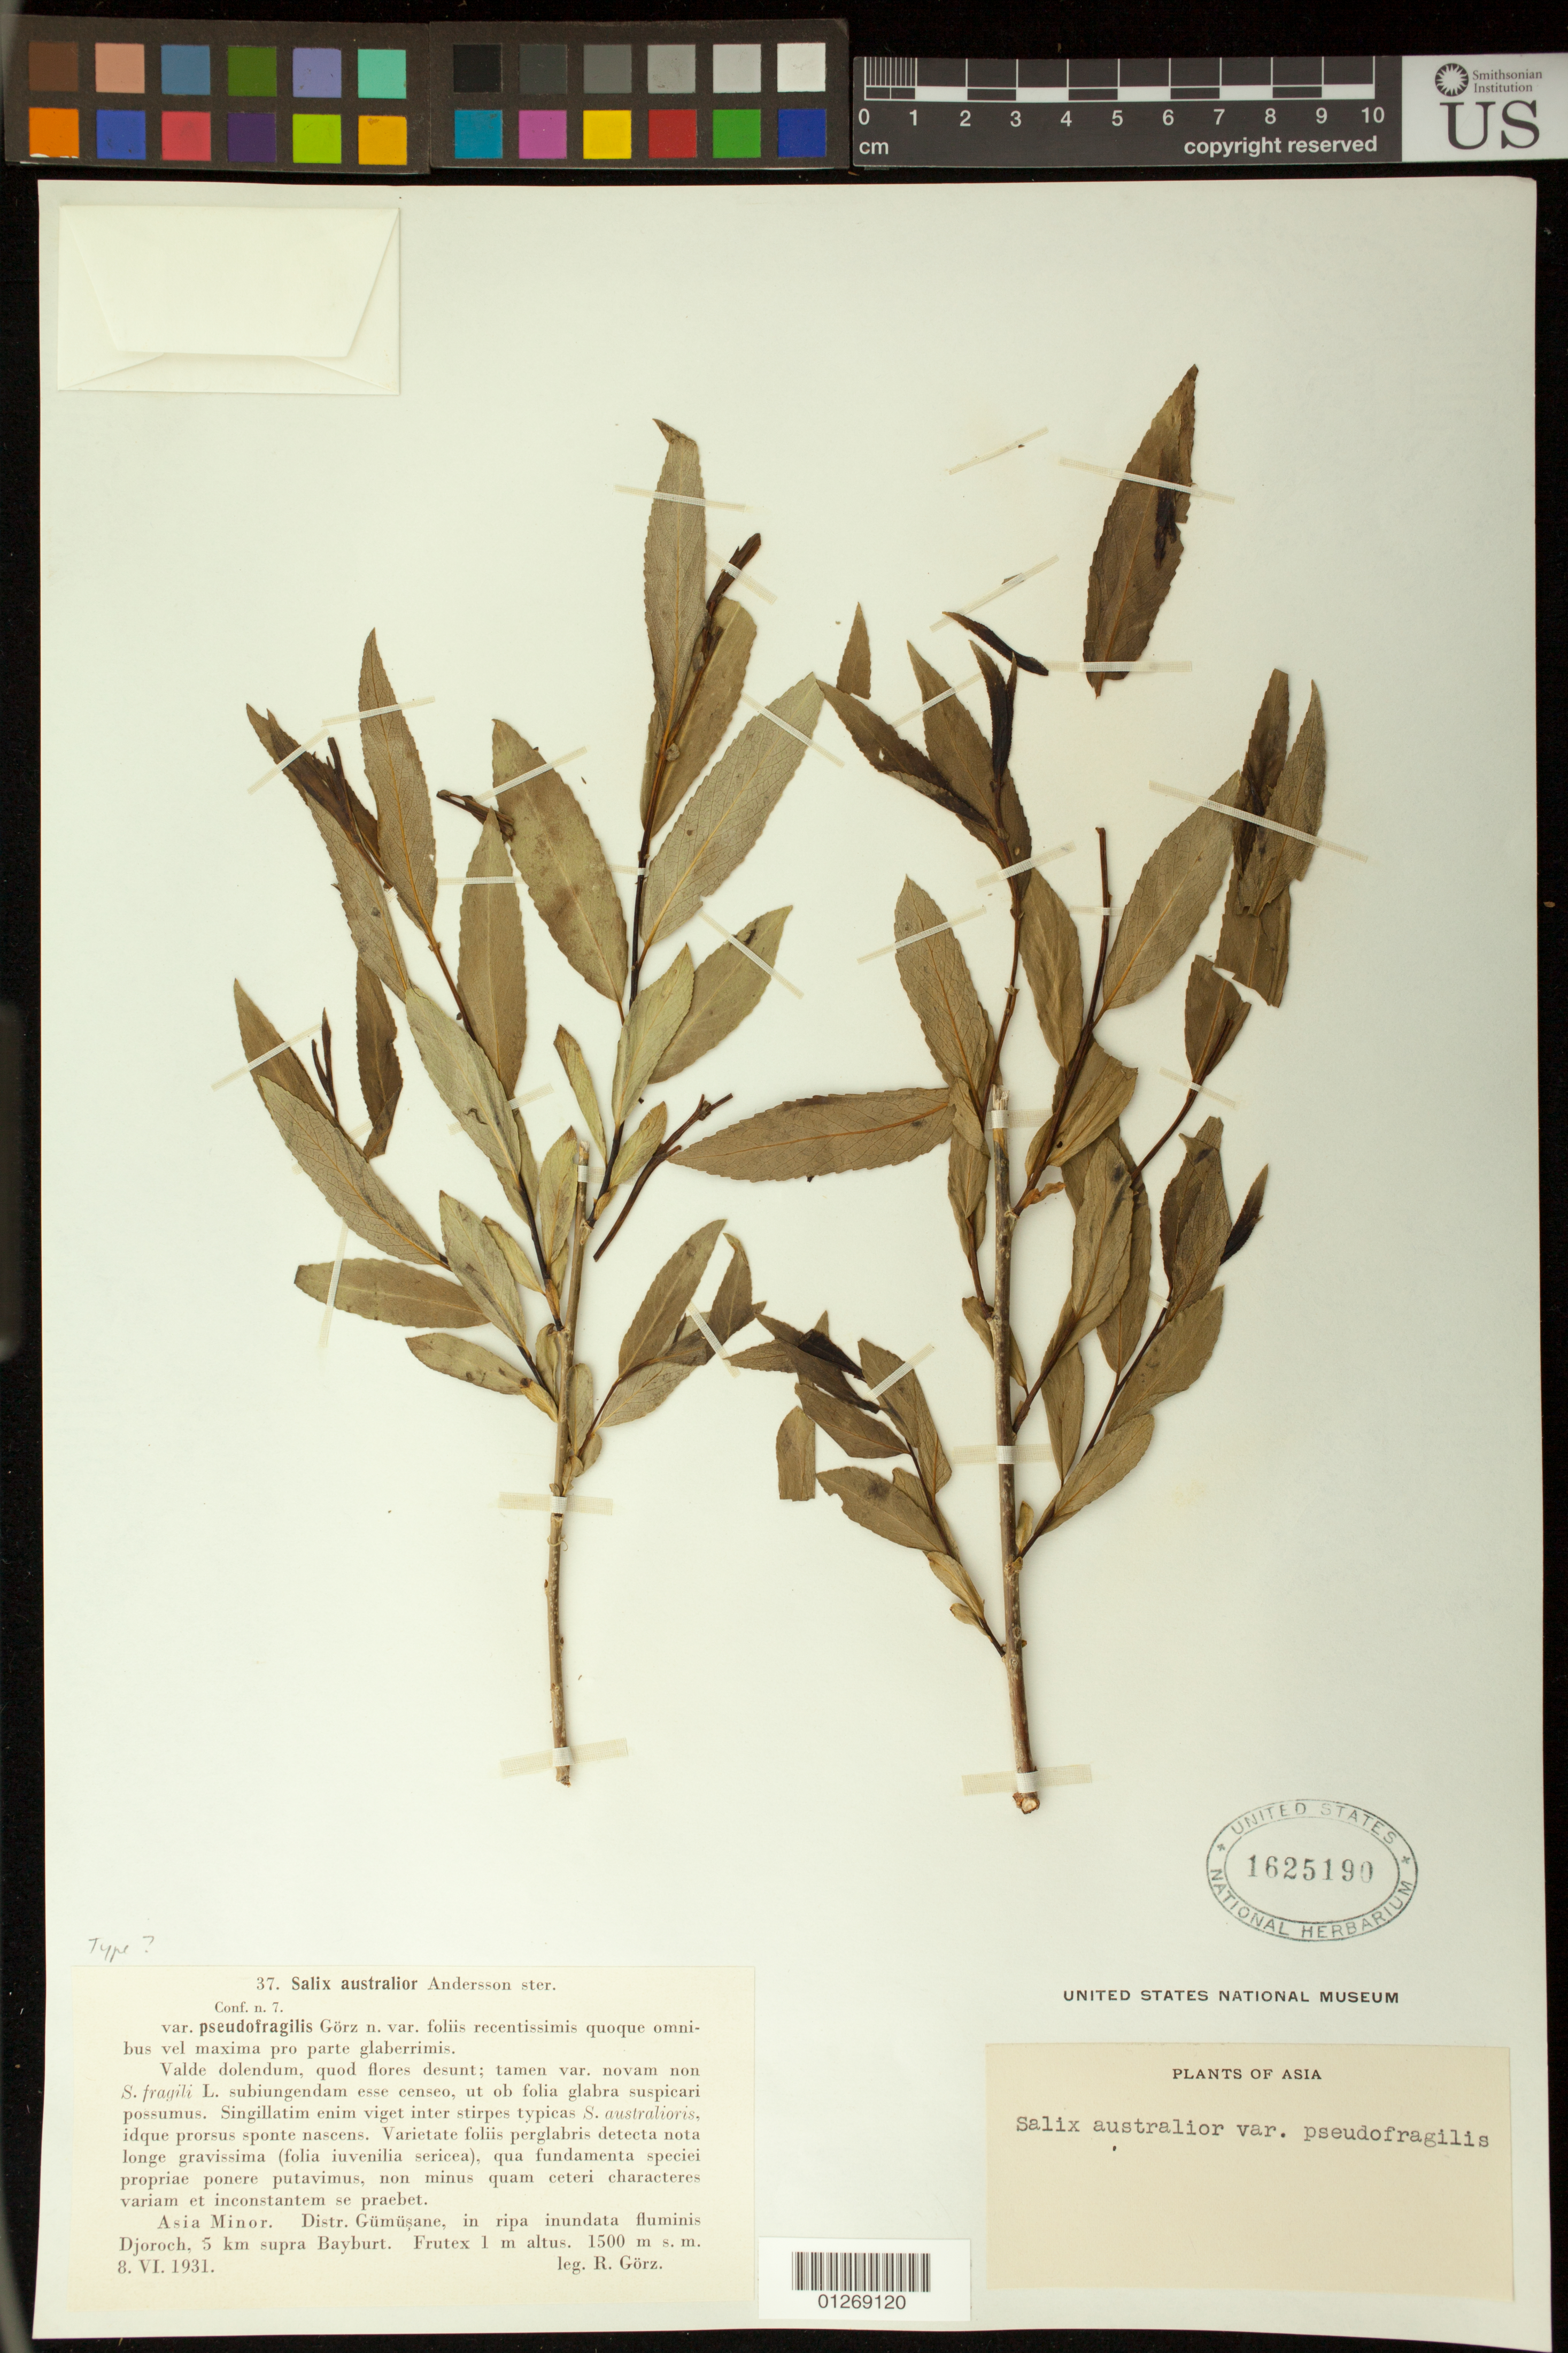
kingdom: Plantae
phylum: Tracheophyta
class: Magnoliopsida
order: Malpighiales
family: Salicaceae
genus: Salix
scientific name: Salix australior var. pseudofragilis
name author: Goerz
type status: Possible Type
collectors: R. Goerz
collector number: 37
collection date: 1931-06-08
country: Turkey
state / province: Gumushane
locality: Asia Minor. Distr. Gümüsane, in ripa inundata fluminis Djoroch, 5 km supra Bayburt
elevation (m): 1500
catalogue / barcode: US 1625190